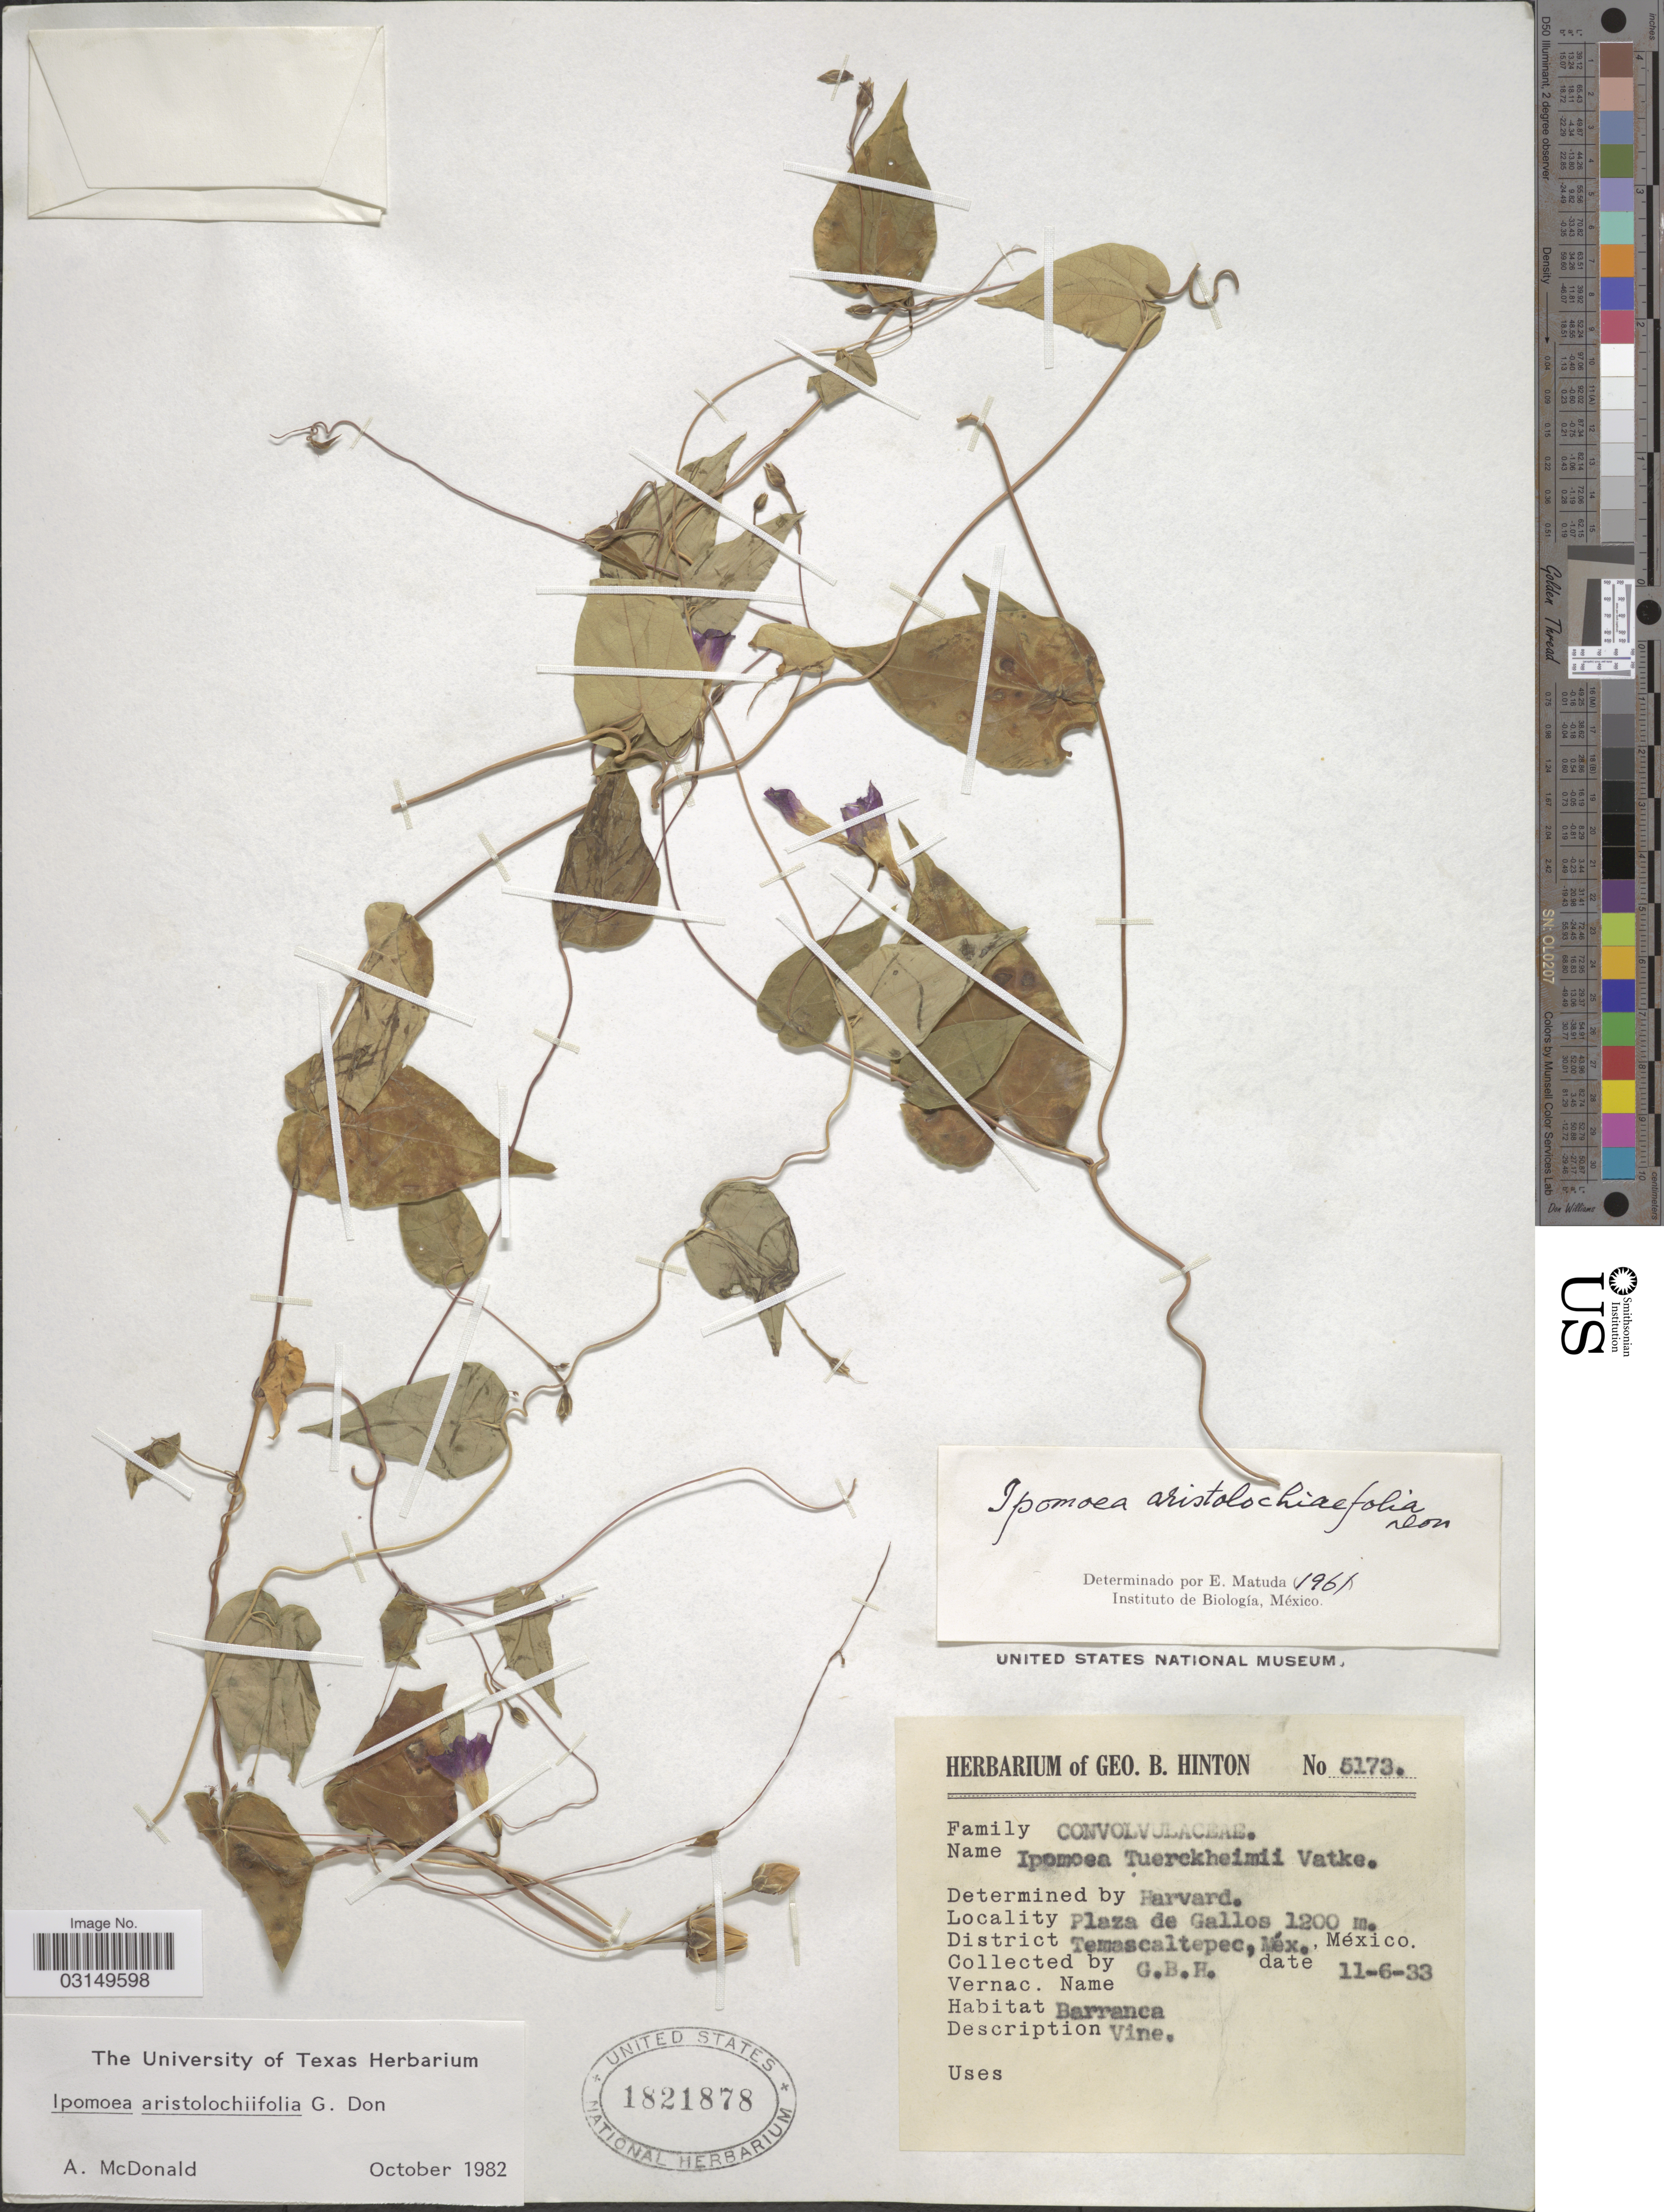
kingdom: Plantae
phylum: Tracheophyta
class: Magnoliopsida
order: Solanales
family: Convolvulaceae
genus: Ipomoea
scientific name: Ipomoea aristolochiifolia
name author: G. Don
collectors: G. B. Hinton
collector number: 5173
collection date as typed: Transcribed d/m/y: 11/6/33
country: Mexico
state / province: México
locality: Plaza de Gallos. District Temascaltepec.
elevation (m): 1200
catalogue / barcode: US 1821878